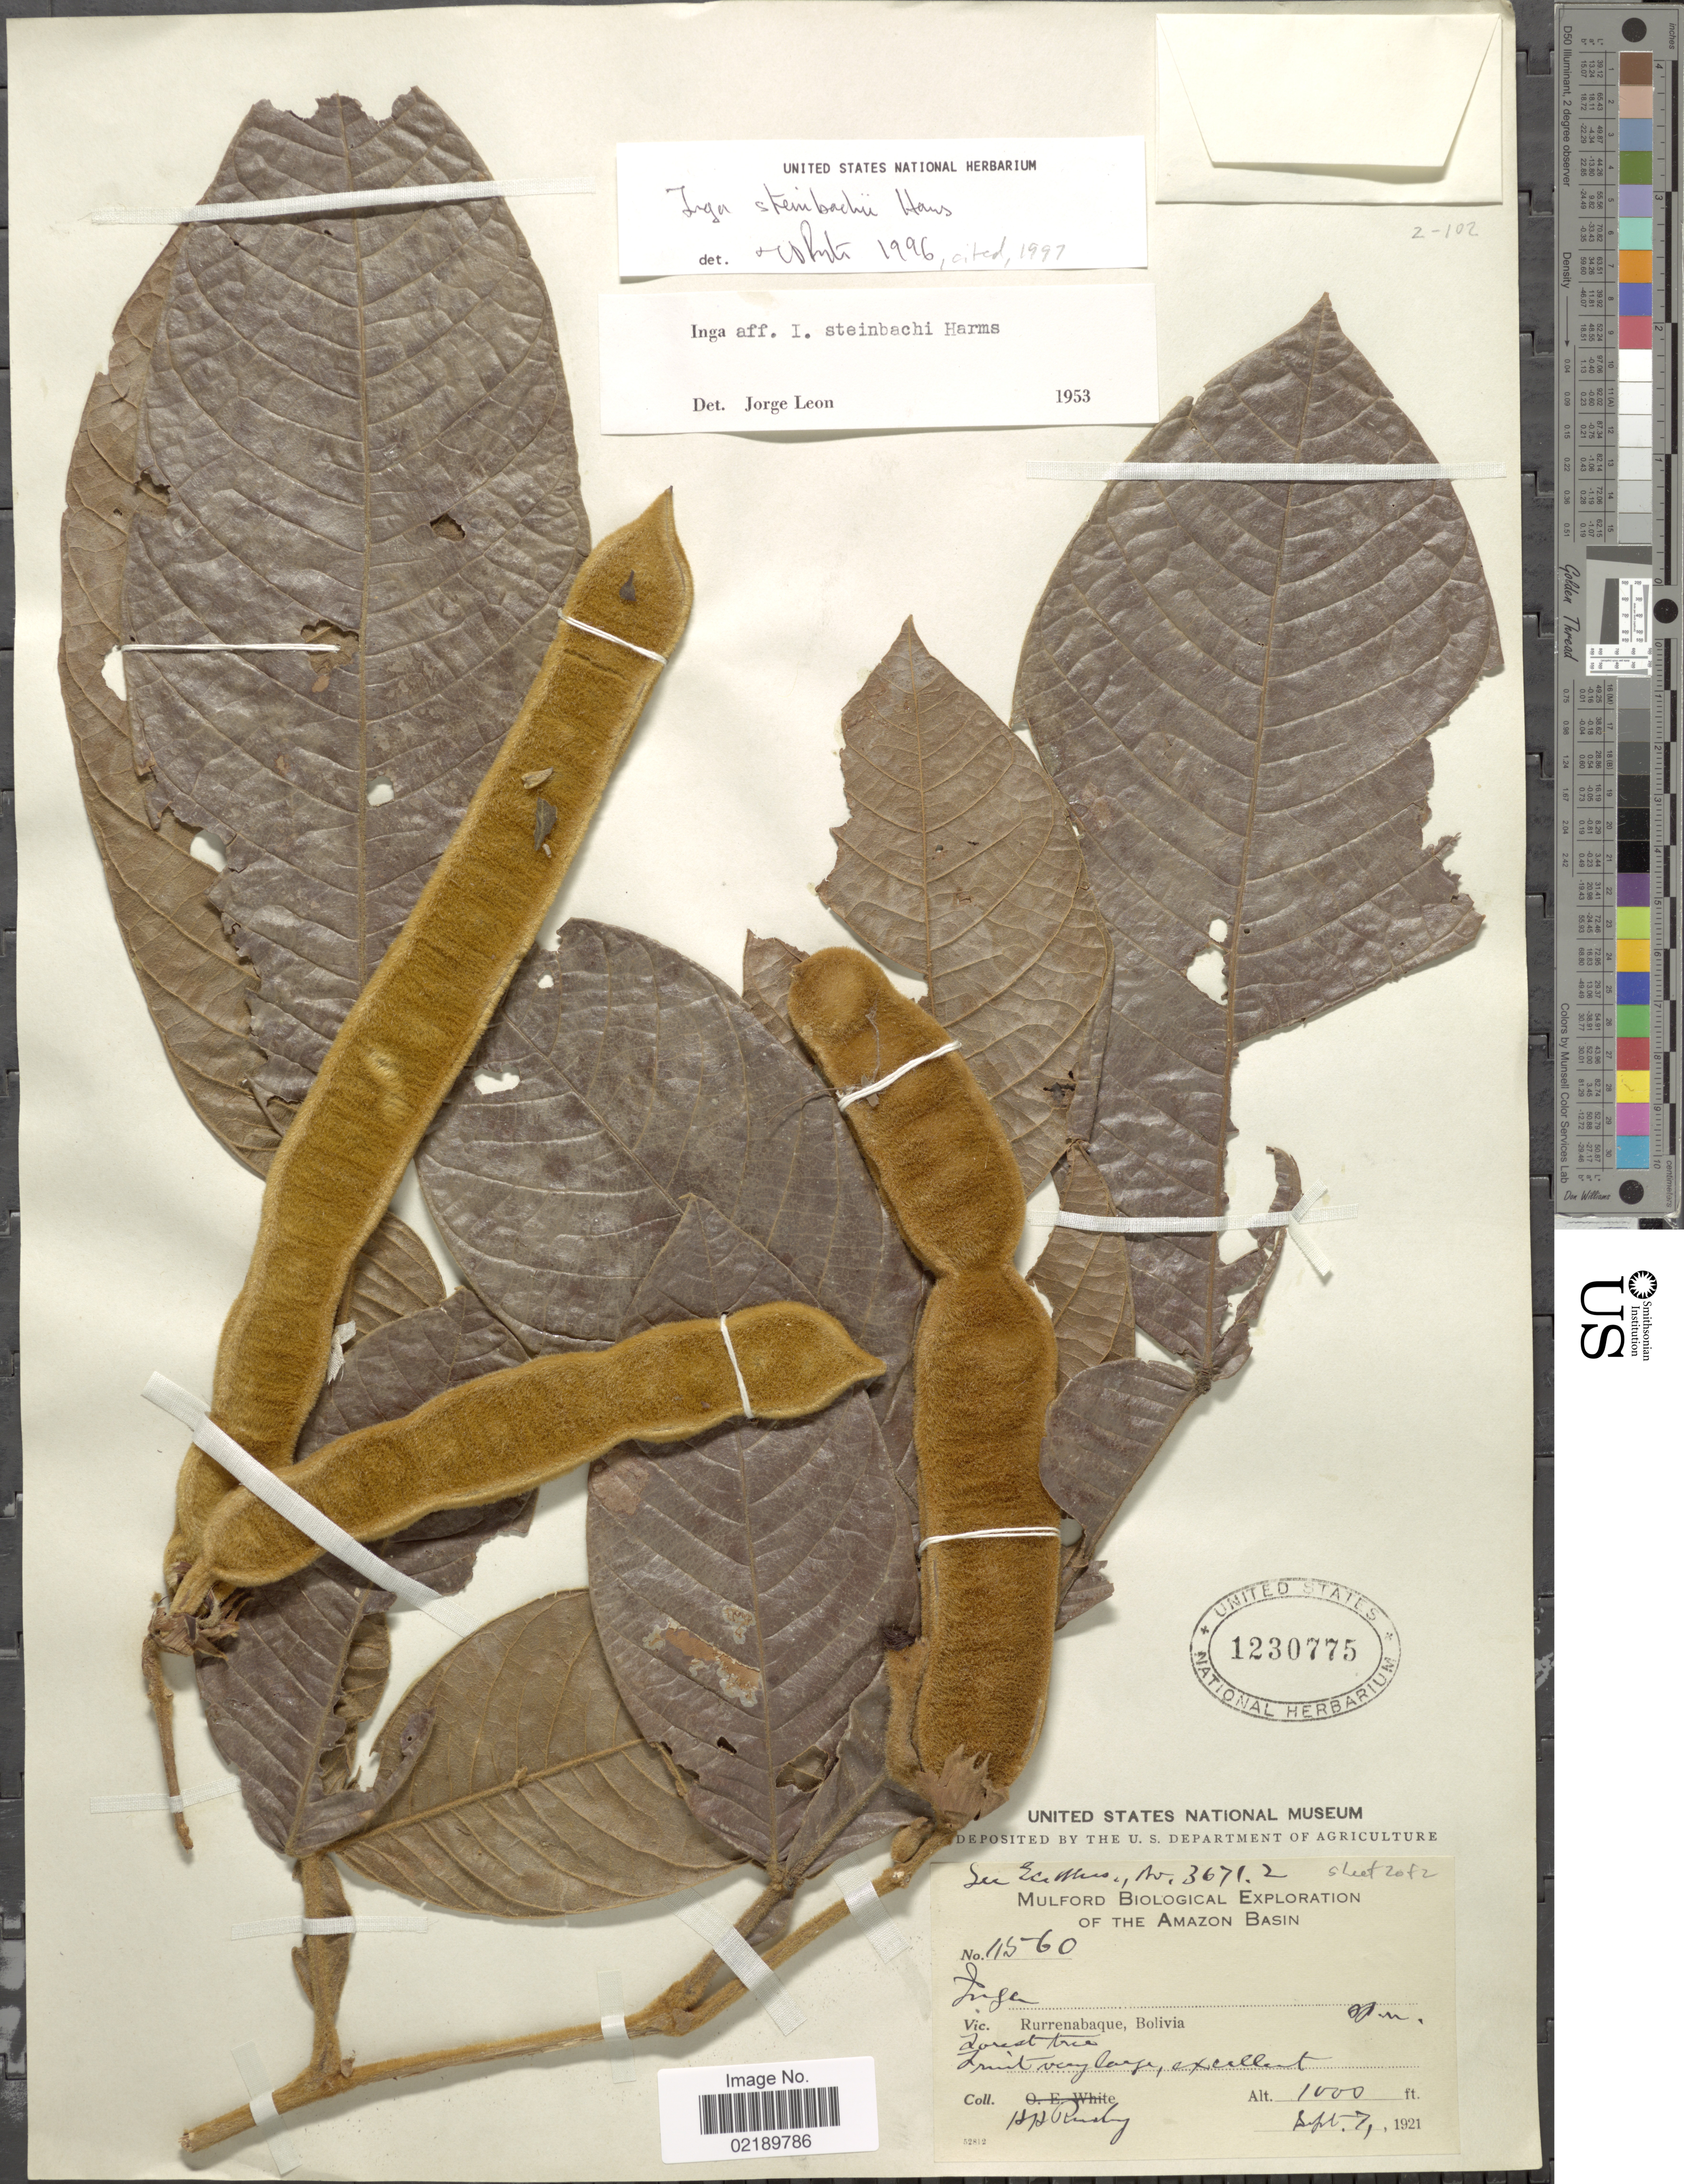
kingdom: Plantae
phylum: Tracheophyta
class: Magnoliopsida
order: Fabales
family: Fabaceae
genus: Inga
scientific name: Inga steinbachii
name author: Harms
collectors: H. H. Rusby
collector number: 11560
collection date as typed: Sept. 7, 1921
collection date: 1921-09-07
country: Bolivia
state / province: Beni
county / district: José Ballivián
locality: Rurrenabaque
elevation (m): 305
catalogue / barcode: US 1230775